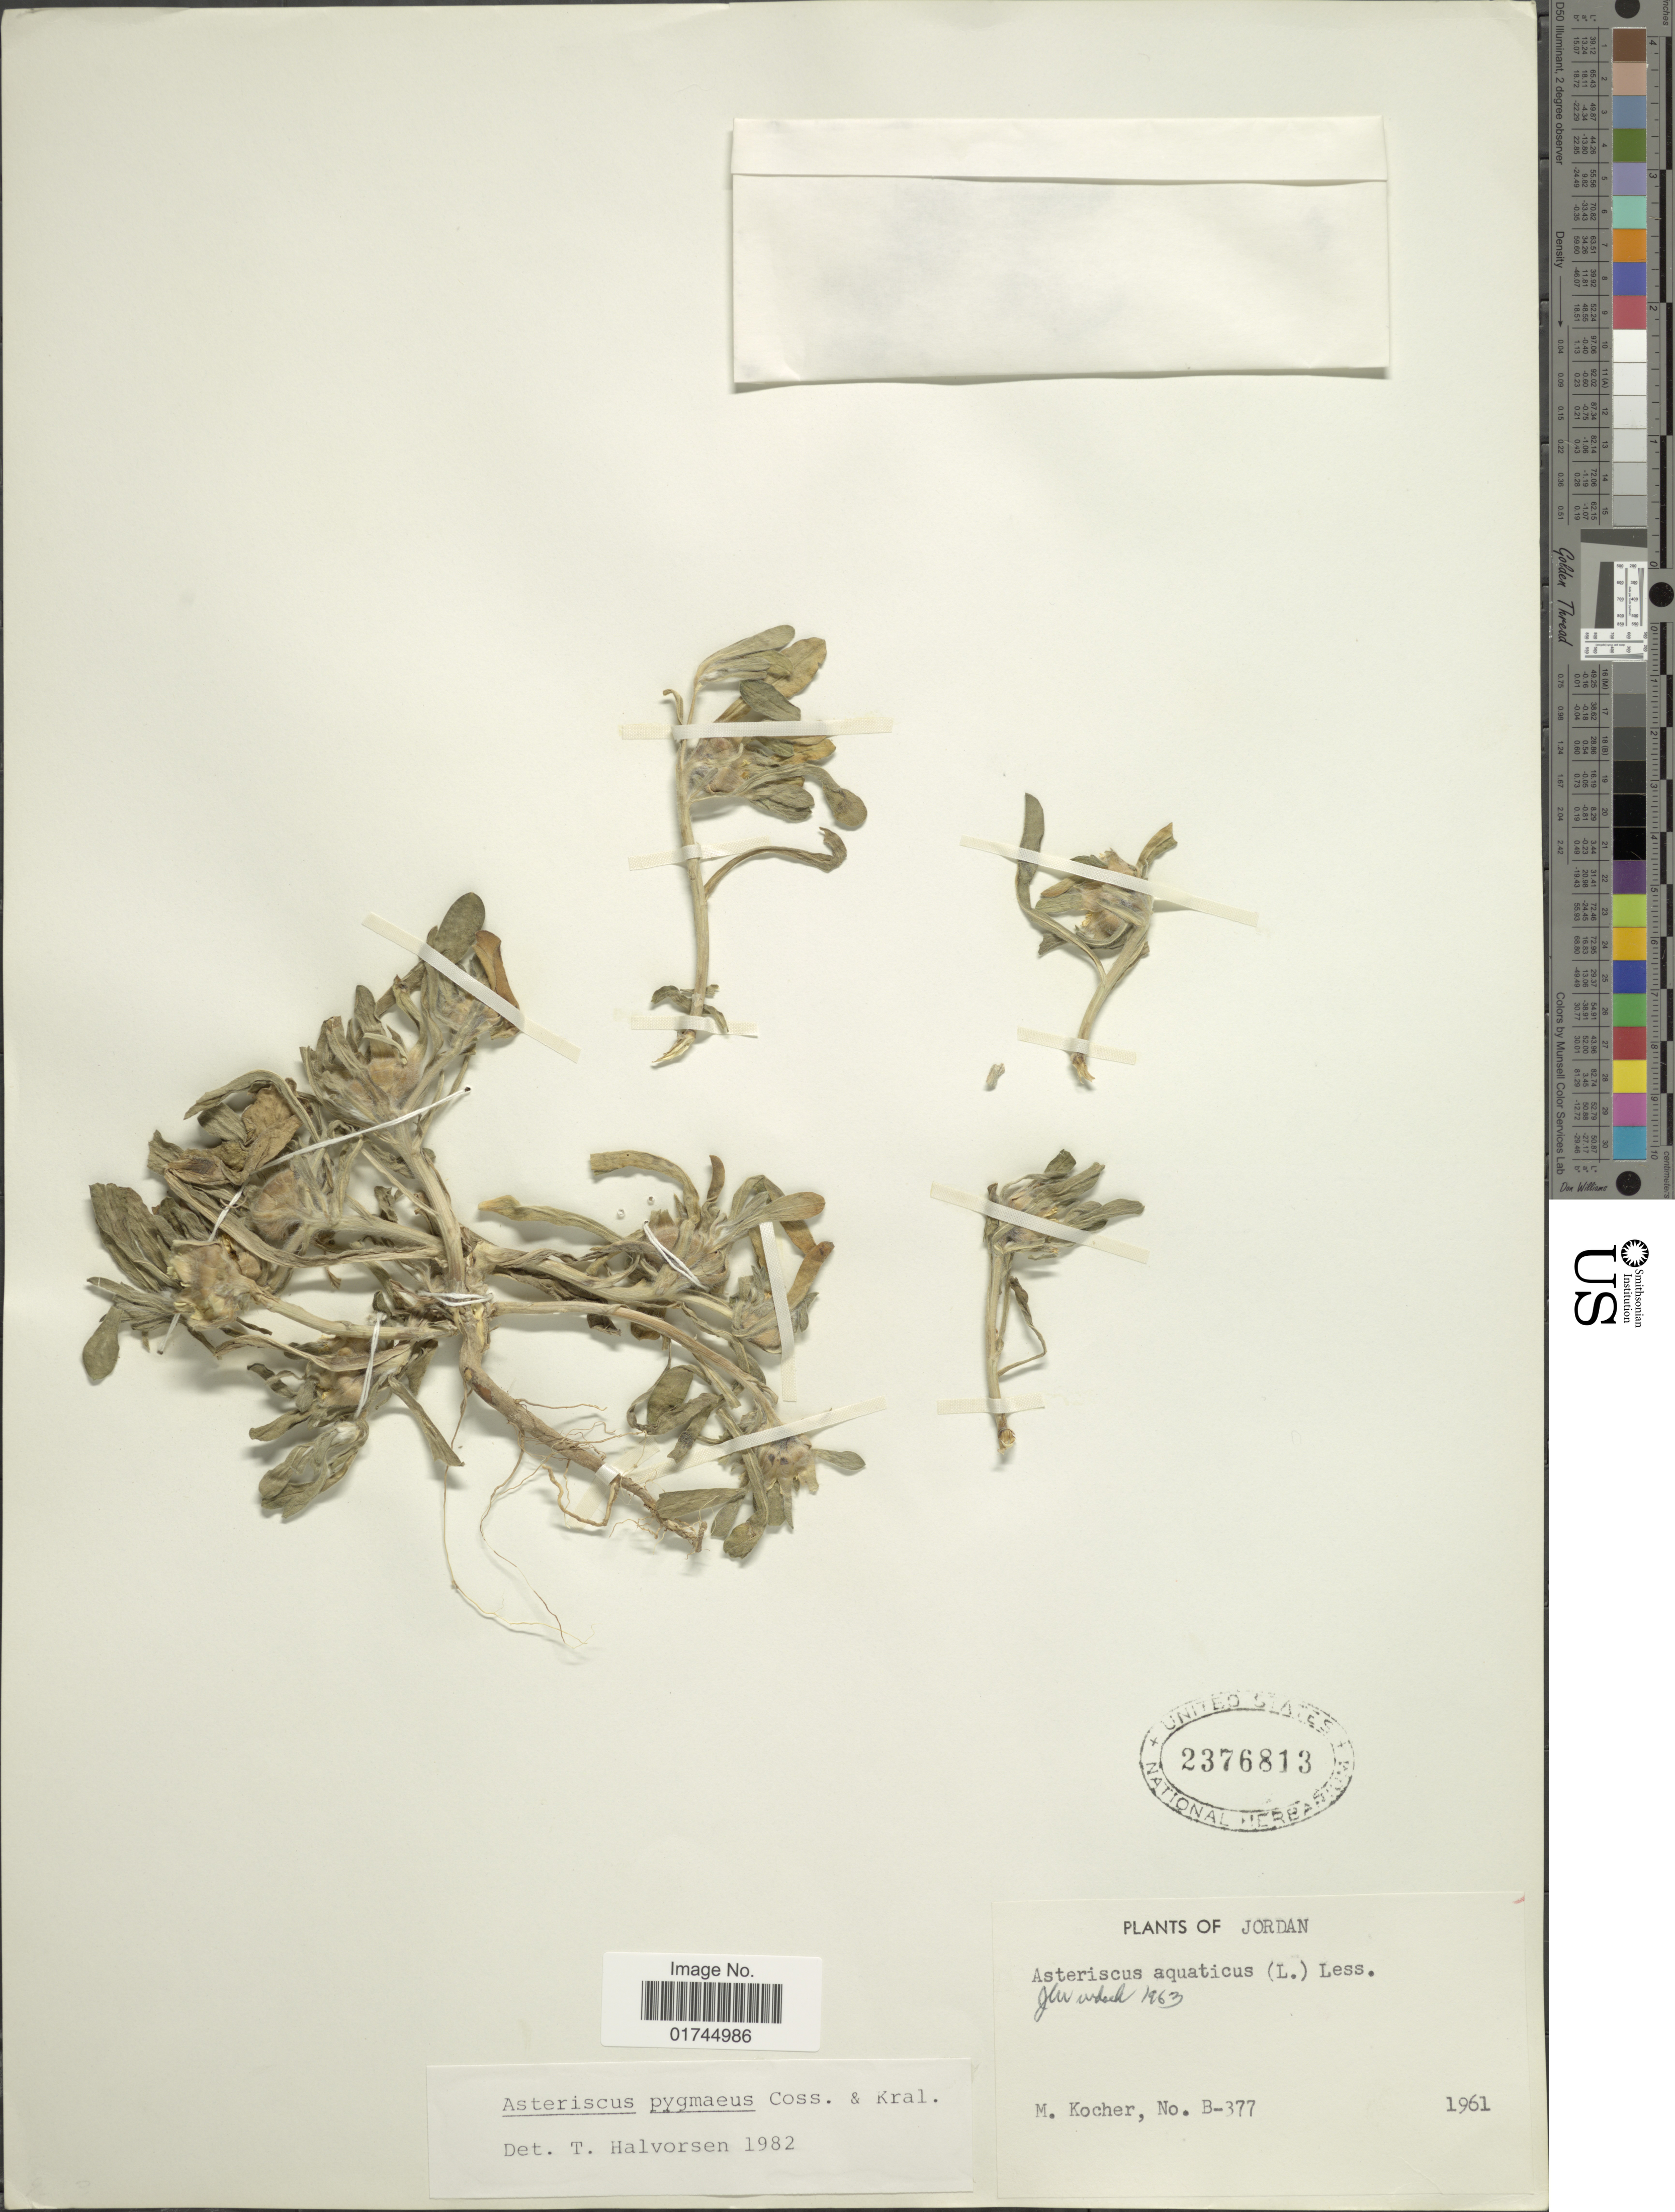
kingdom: Plantae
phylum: Tracheophyta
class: Magnoliopsida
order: Asterales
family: Asteraceae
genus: Asteriscus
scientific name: Asteriscus pygmaeus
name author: (DC.) Coss. & Durieu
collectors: M. Kocher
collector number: B377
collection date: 1961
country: Jordan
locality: Jordan.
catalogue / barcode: US 2376813